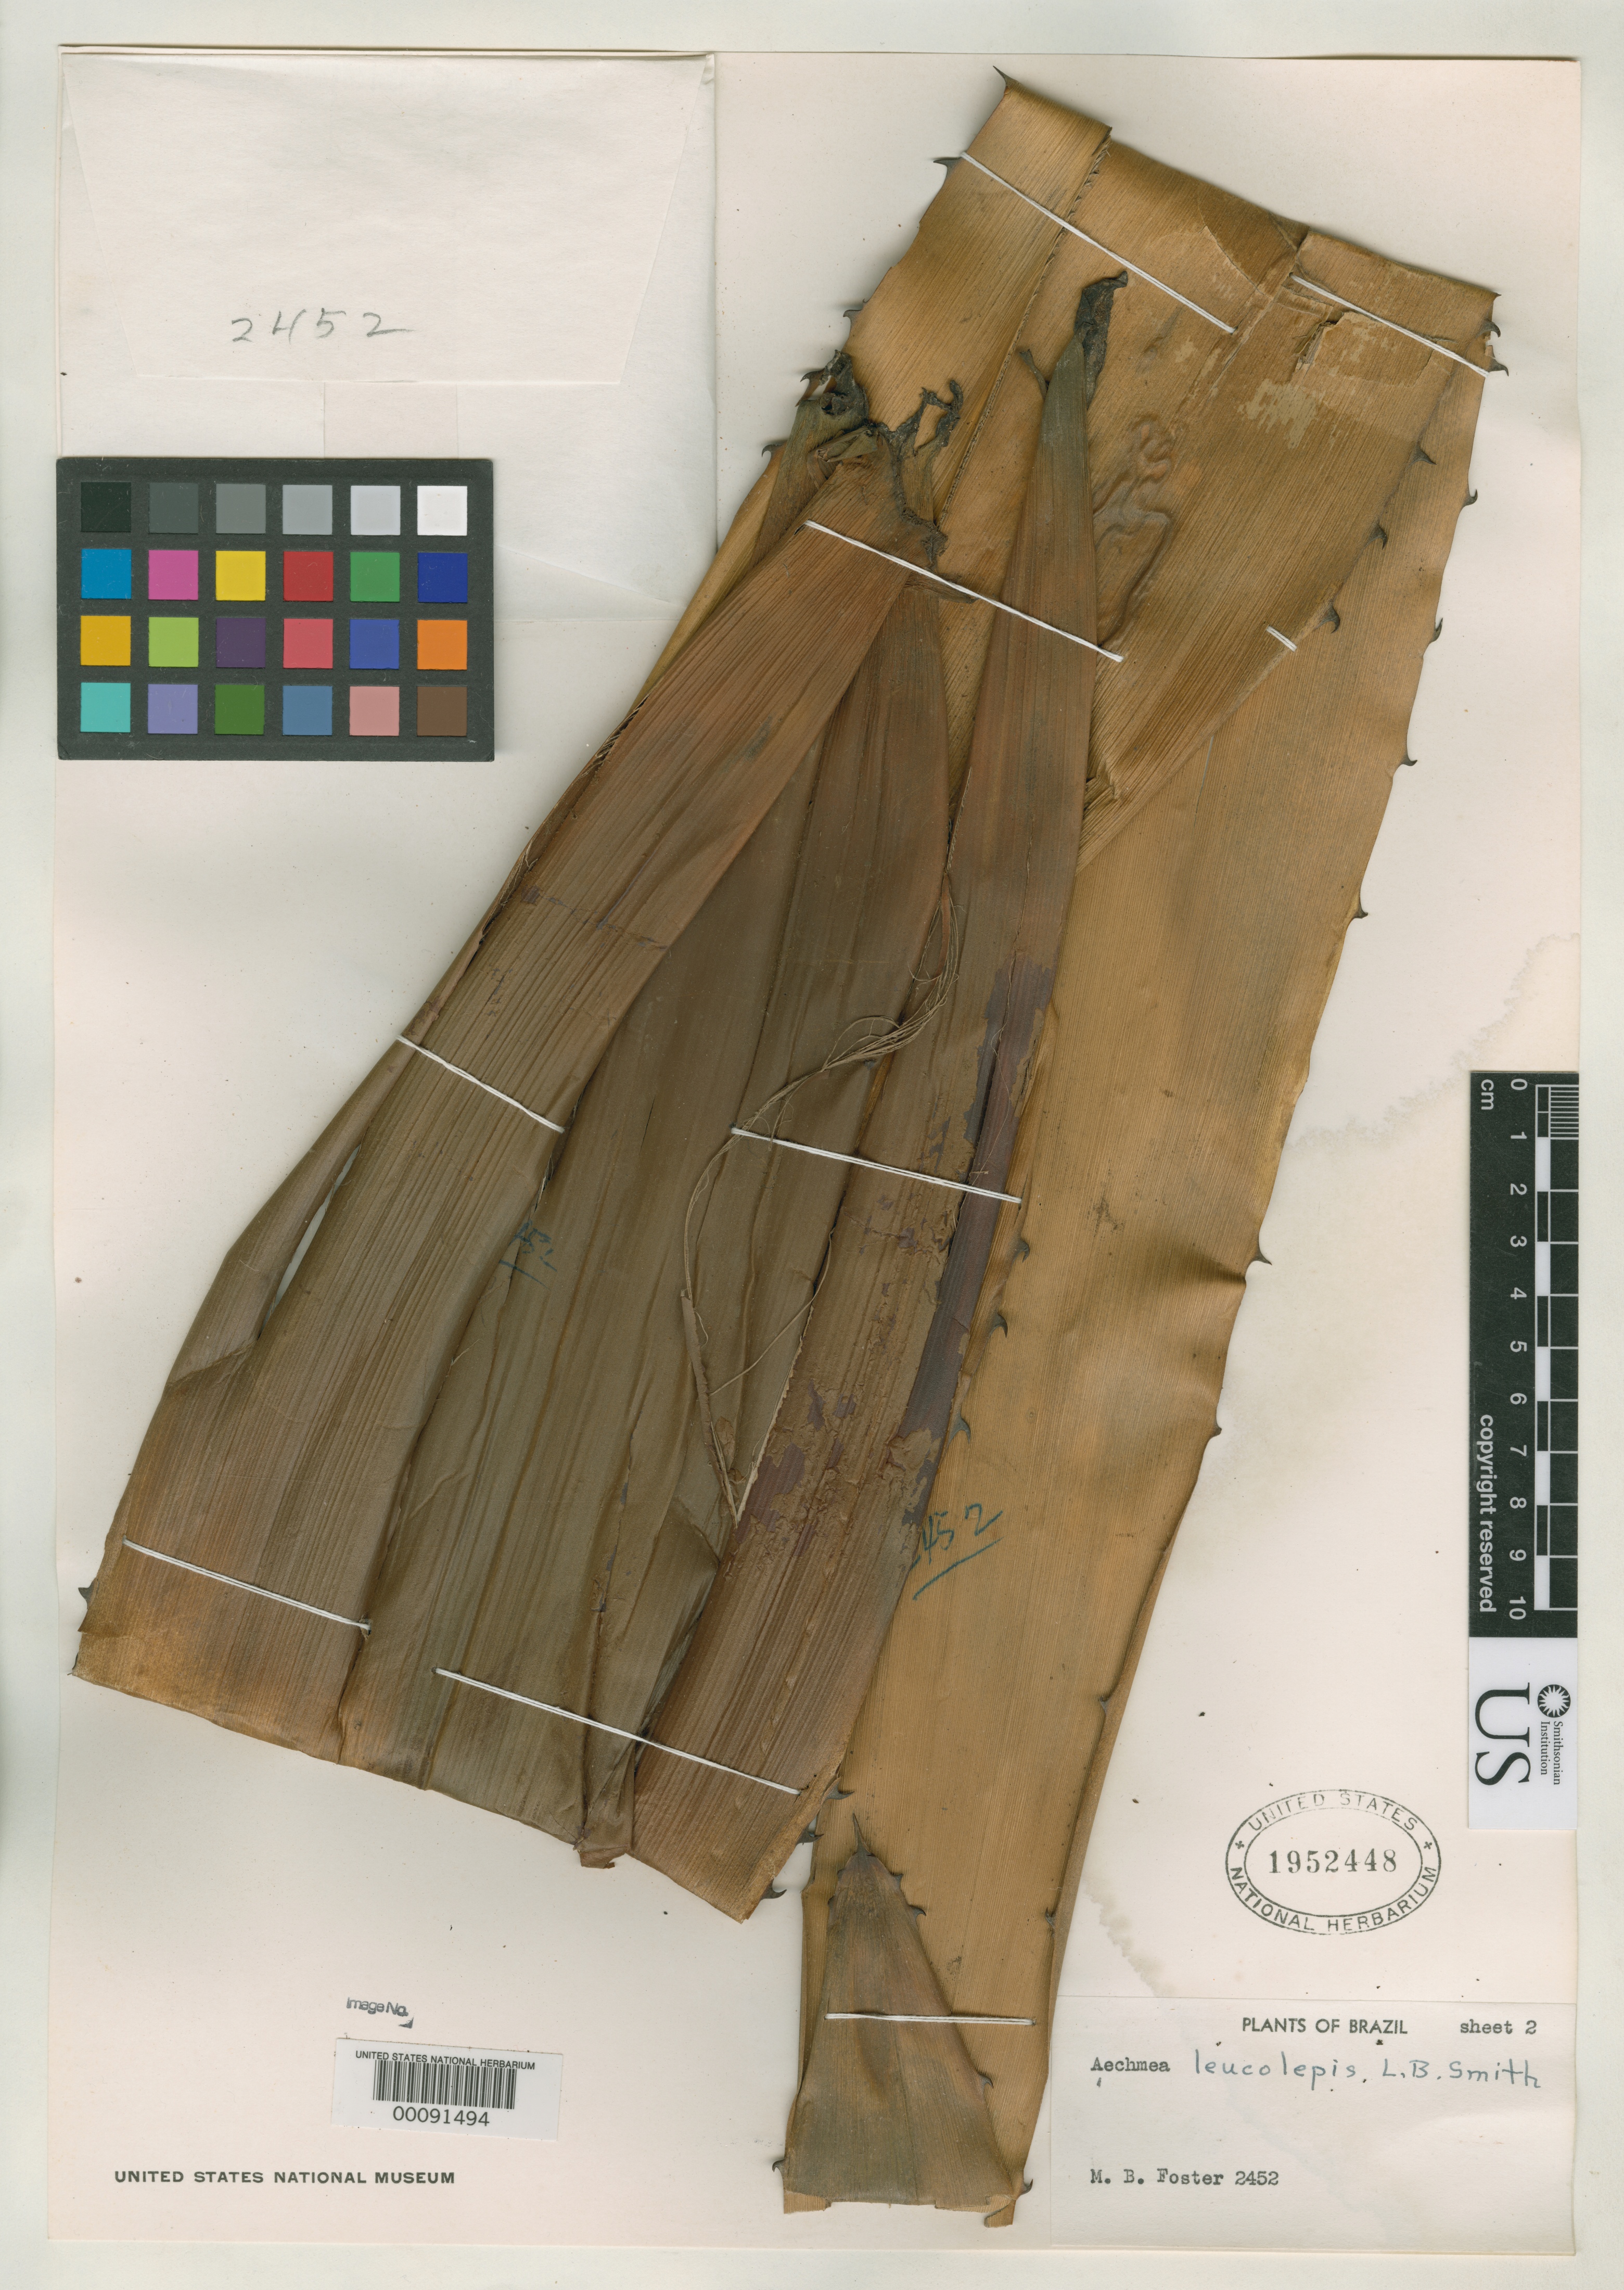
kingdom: Plantae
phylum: Tracheophyta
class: Liliopsida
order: Poales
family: Bromeliaceae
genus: Aechmea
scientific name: Aechmea leucolepis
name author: L.B. Sm.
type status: Holotype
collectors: M. B. Foster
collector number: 2452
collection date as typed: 18 Oct 1948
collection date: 1948-10-18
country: Brazil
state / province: Bahia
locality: Milagres to Maracas.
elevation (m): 457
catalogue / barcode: US 1952448